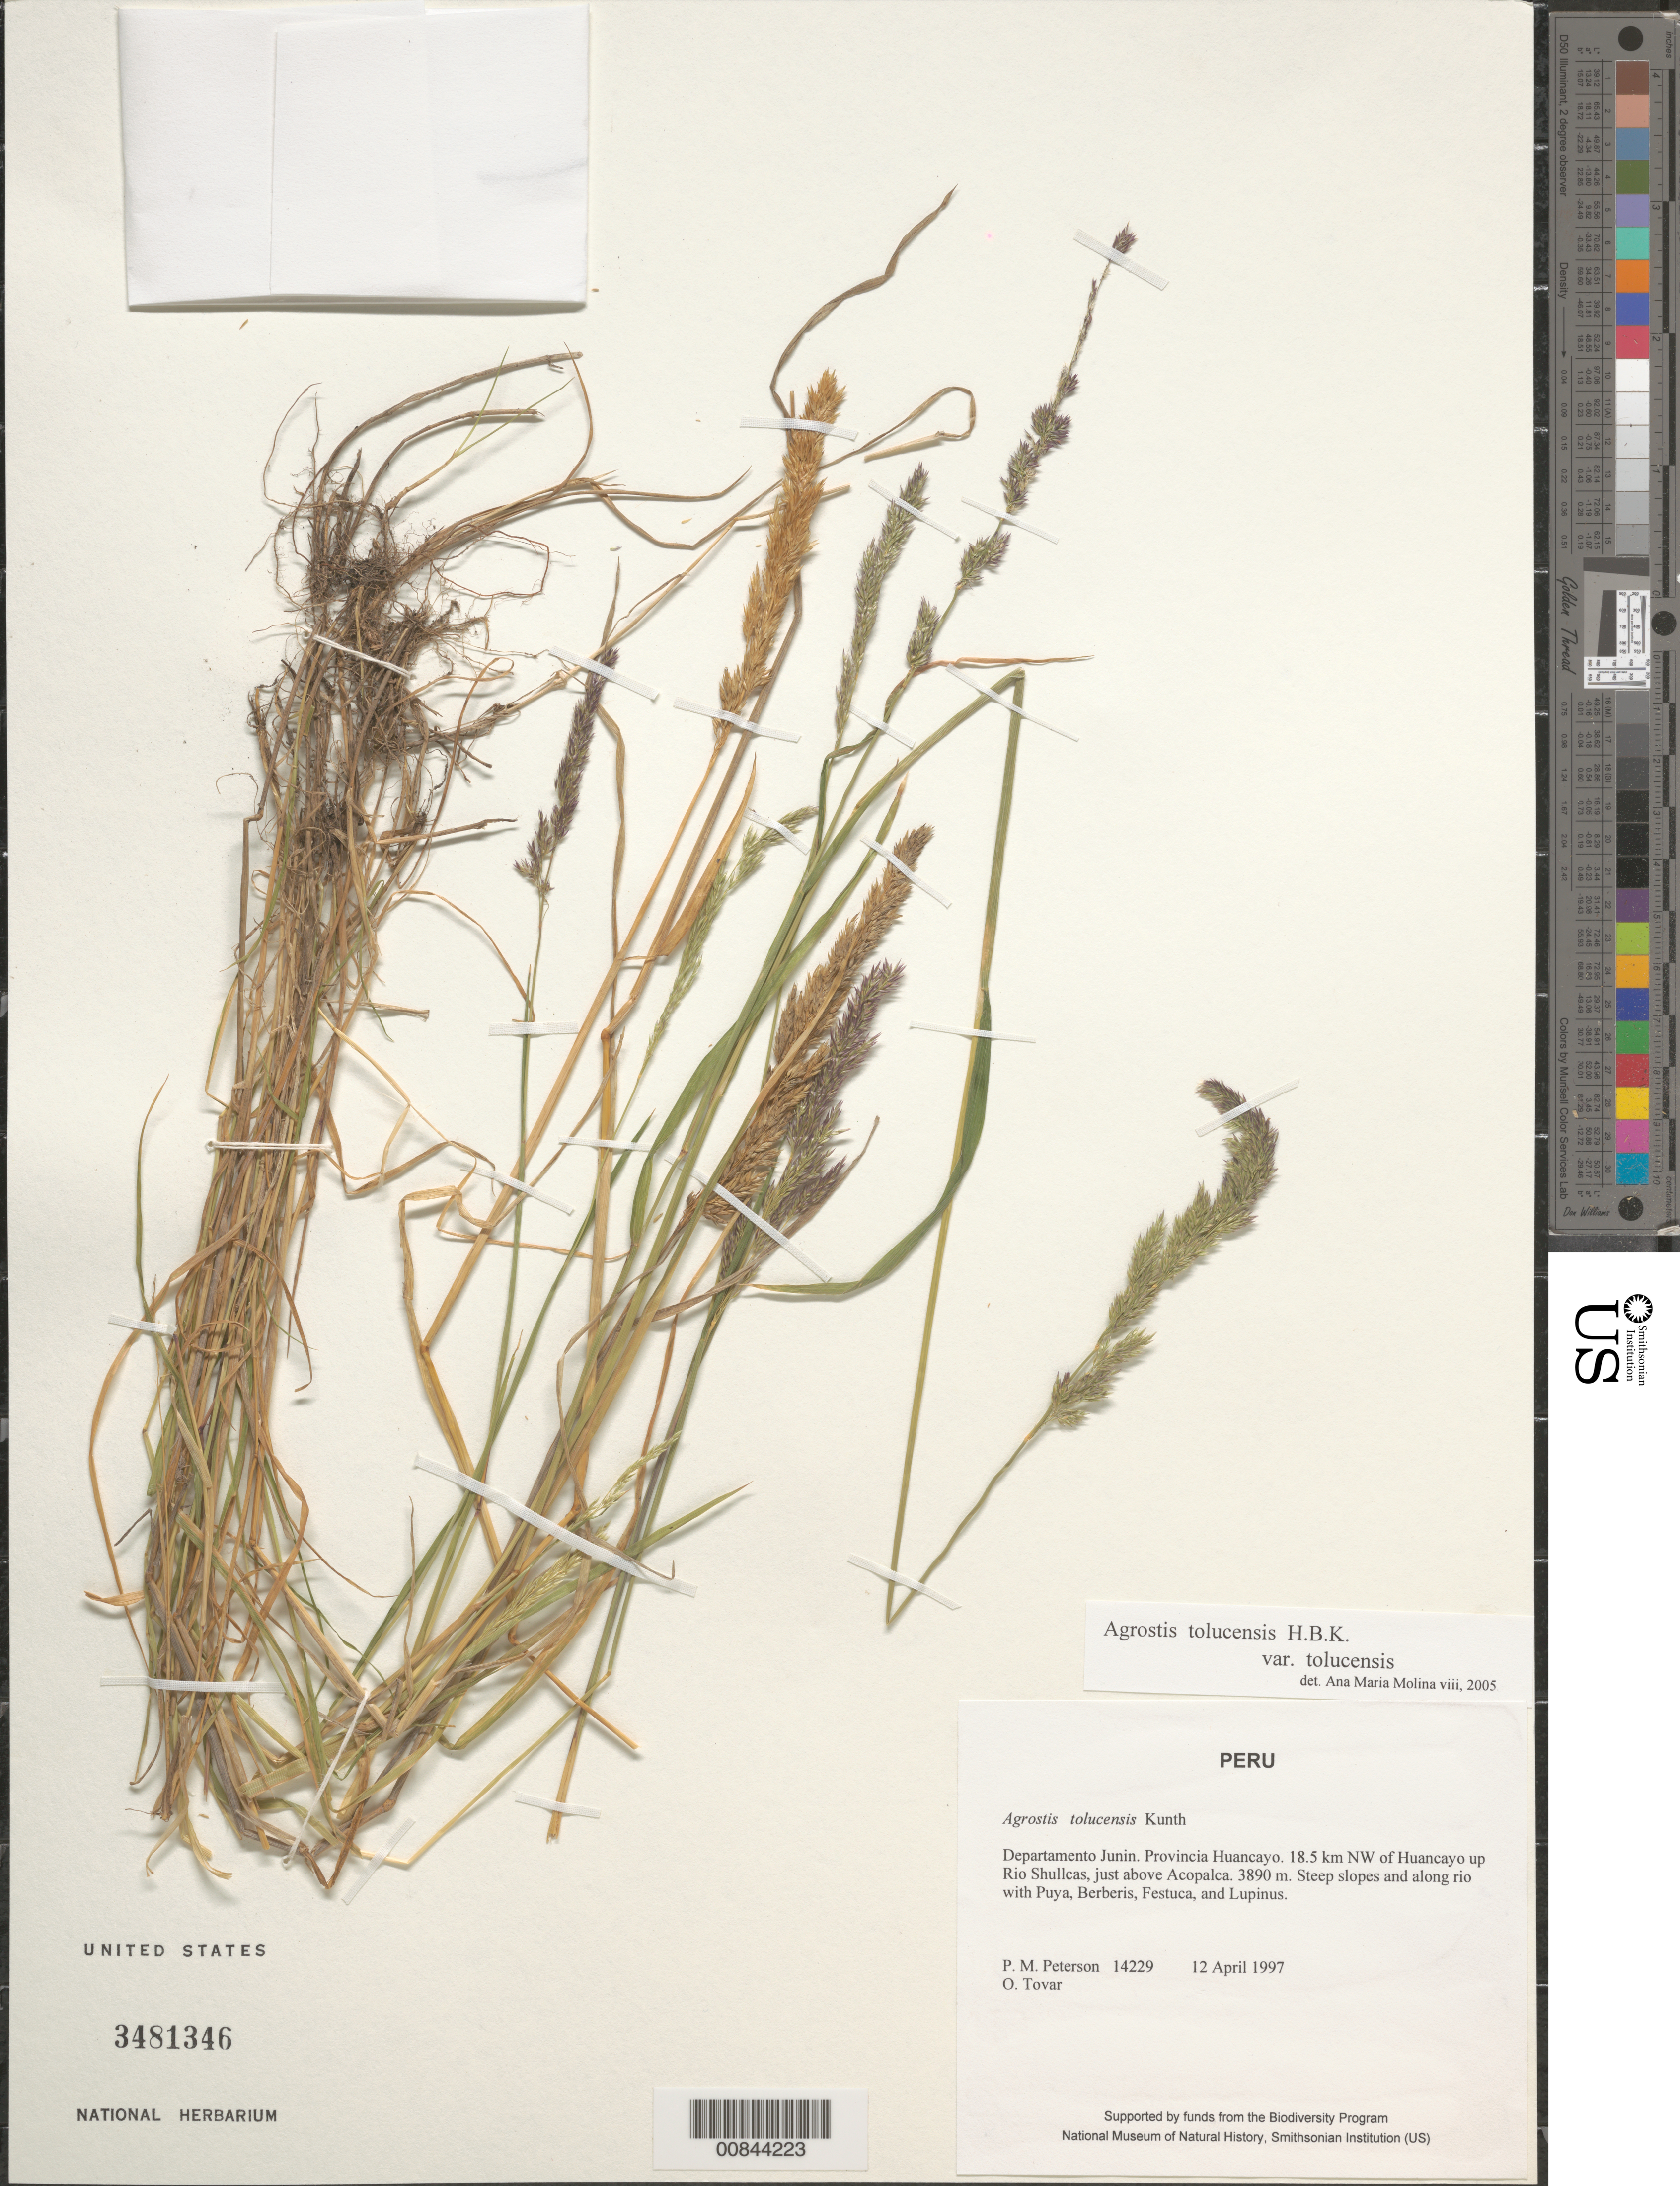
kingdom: Plantae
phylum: Tracheophyta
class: Liliopsida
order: Poales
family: Poaceae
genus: Agrostis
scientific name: Agrostis tolucensis var. tolucensis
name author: Kunth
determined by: Molina, Ana M. de R.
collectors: P. M. Peterson & Ó. Tovar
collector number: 14229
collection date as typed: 12 Apr 1997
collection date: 1997-04-12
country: Peru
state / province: Junín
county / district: Huancayo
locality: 18.5 km NW of Huancayo up Rio Shullcas, just above Acopalca.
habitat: Steep slopes and along rio with Puya, Berberis, Festuca, and Lupinus.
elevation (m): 3890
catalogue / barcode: US 3481346